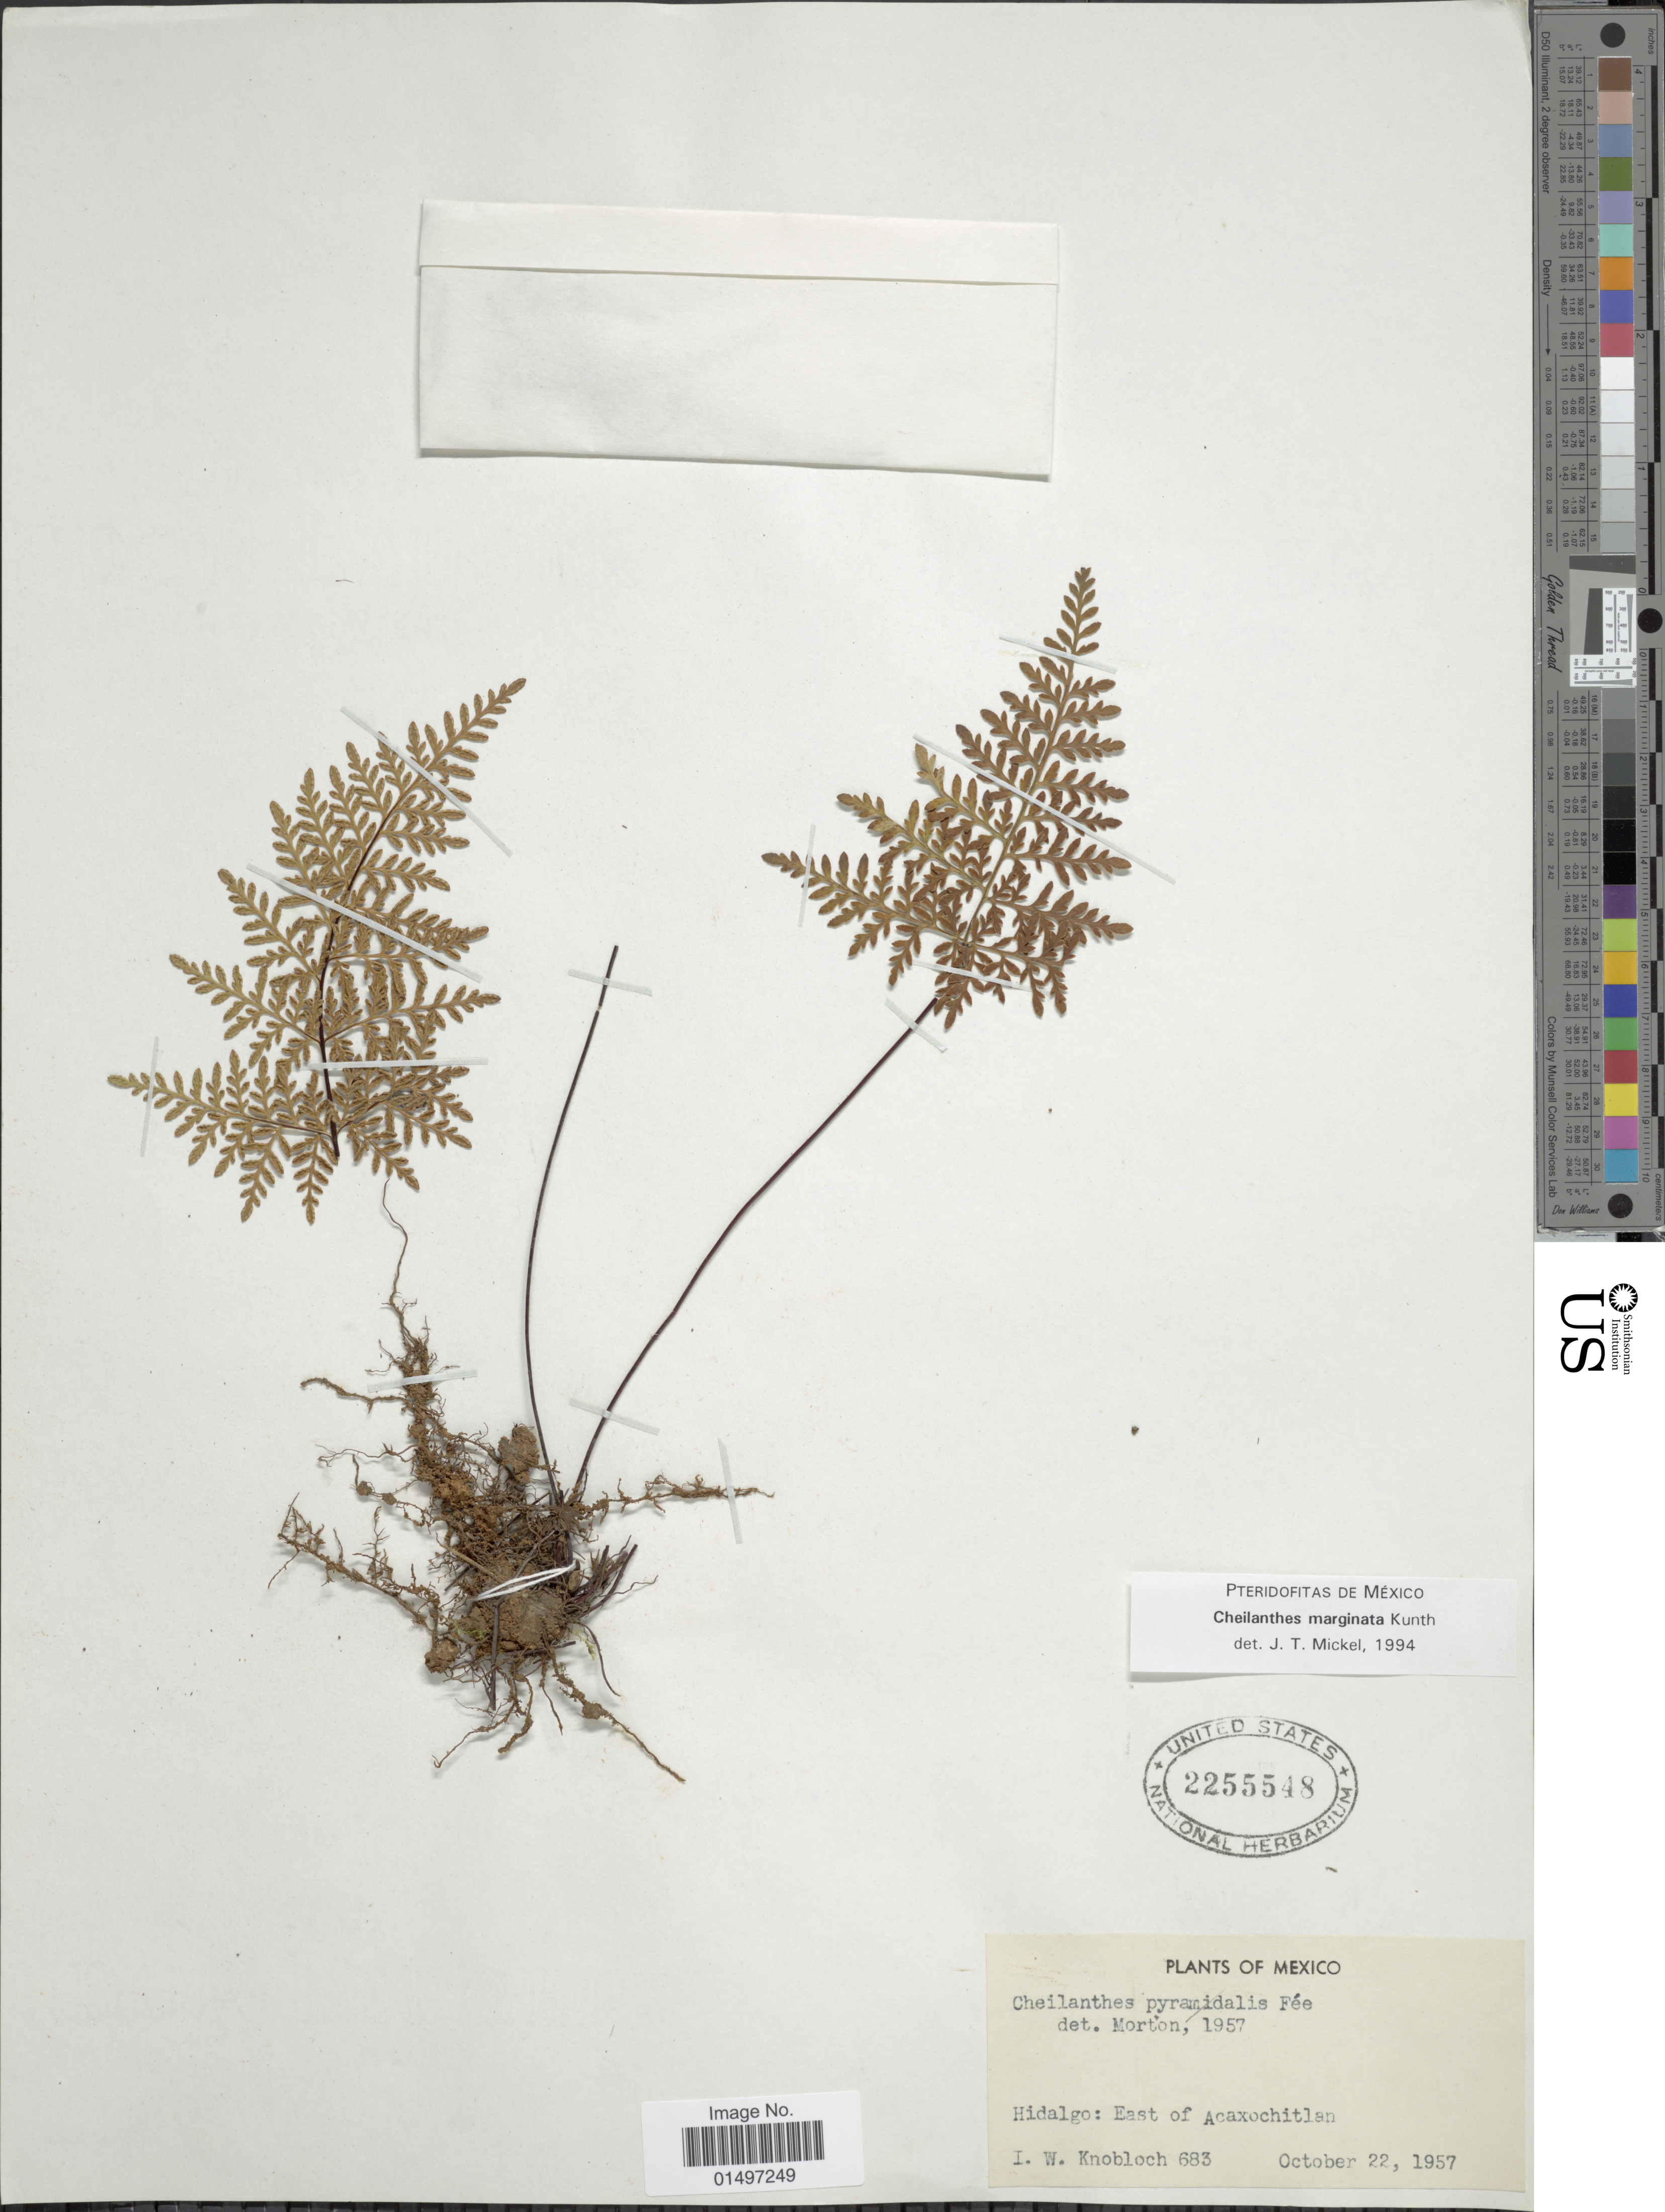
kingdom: Plantae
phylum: Tracheophyta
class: Polypodiopsida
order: Polypodiales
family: Pteridaceae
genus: Gaga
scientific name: Gaga marginata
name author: (Kunth) Fay W. Li & Windham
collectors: I. W. Knobloch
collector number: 683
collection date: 1957-10-22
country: Mexico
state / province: Hidalgo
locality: East of Acaxochitlan.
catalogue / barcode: US 2255548